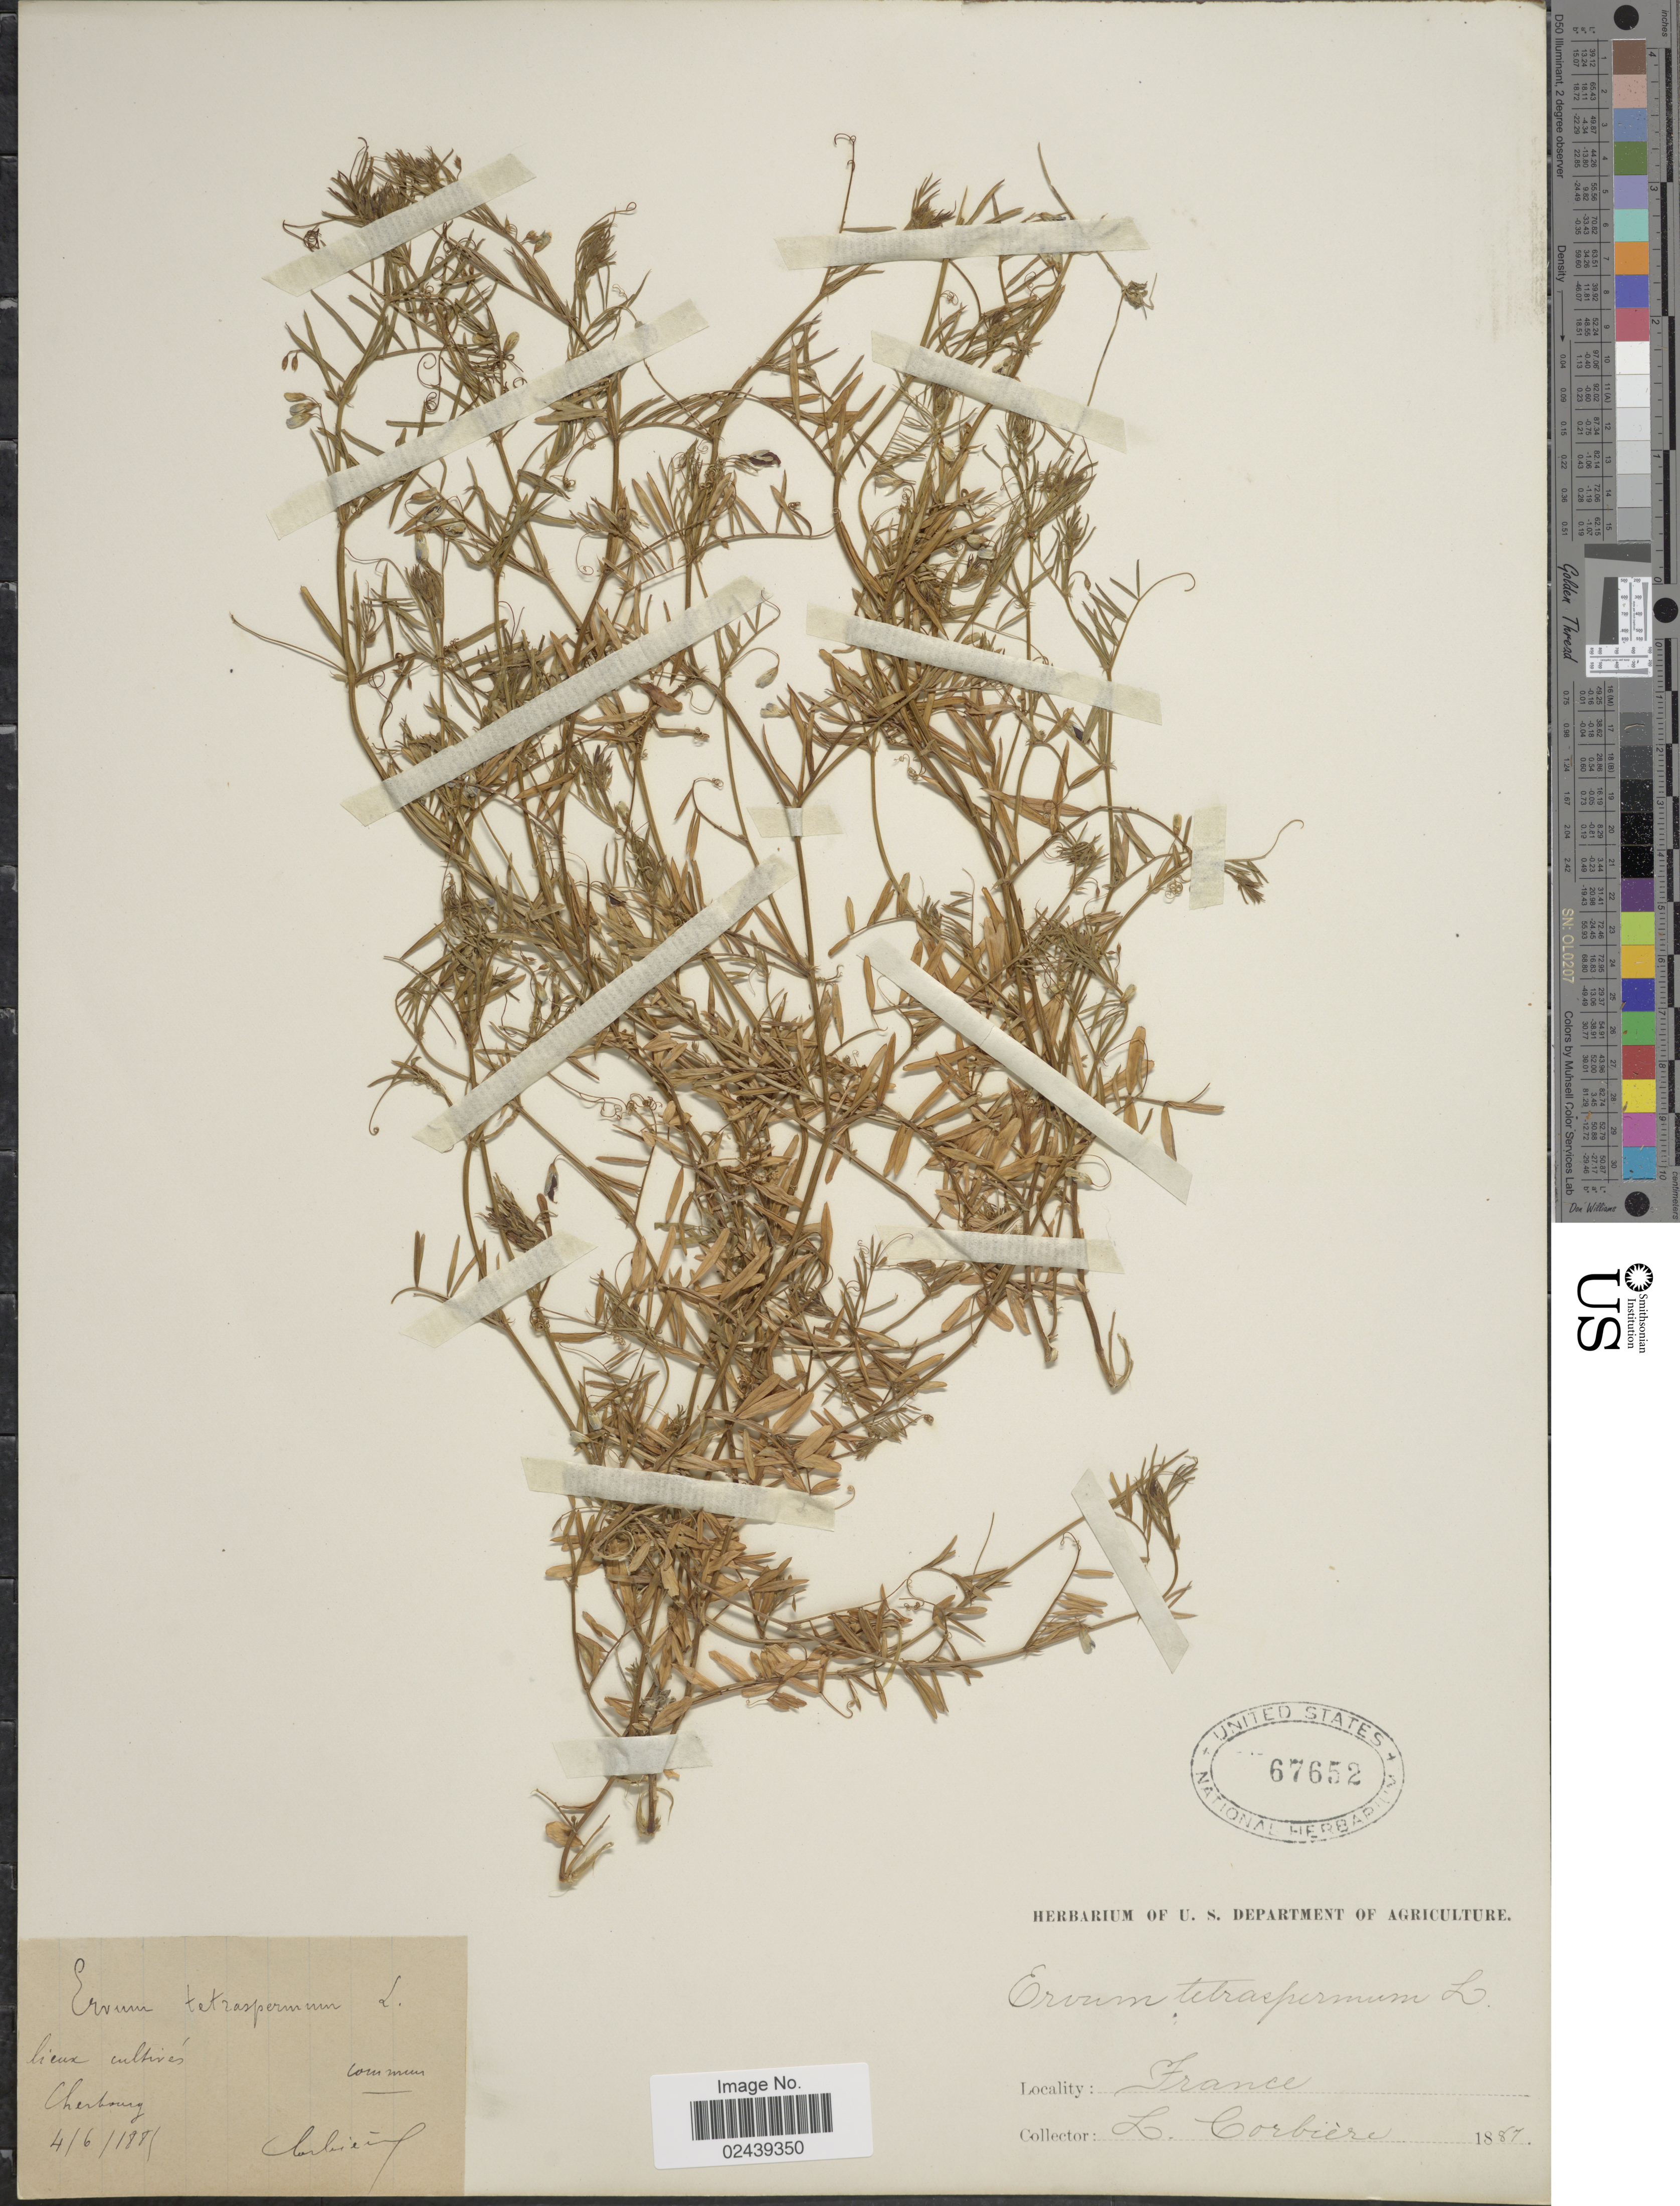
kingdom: Plantae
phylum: Tracheophyta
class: Magnoliopsida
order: Fabales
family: Fabaceae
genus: Vicia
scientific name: Vicia tetrasperma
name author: (L.) Schreb.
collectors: L. Corbière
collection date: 1889-06-04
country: France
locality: Cherbourg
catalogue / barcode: US 67652